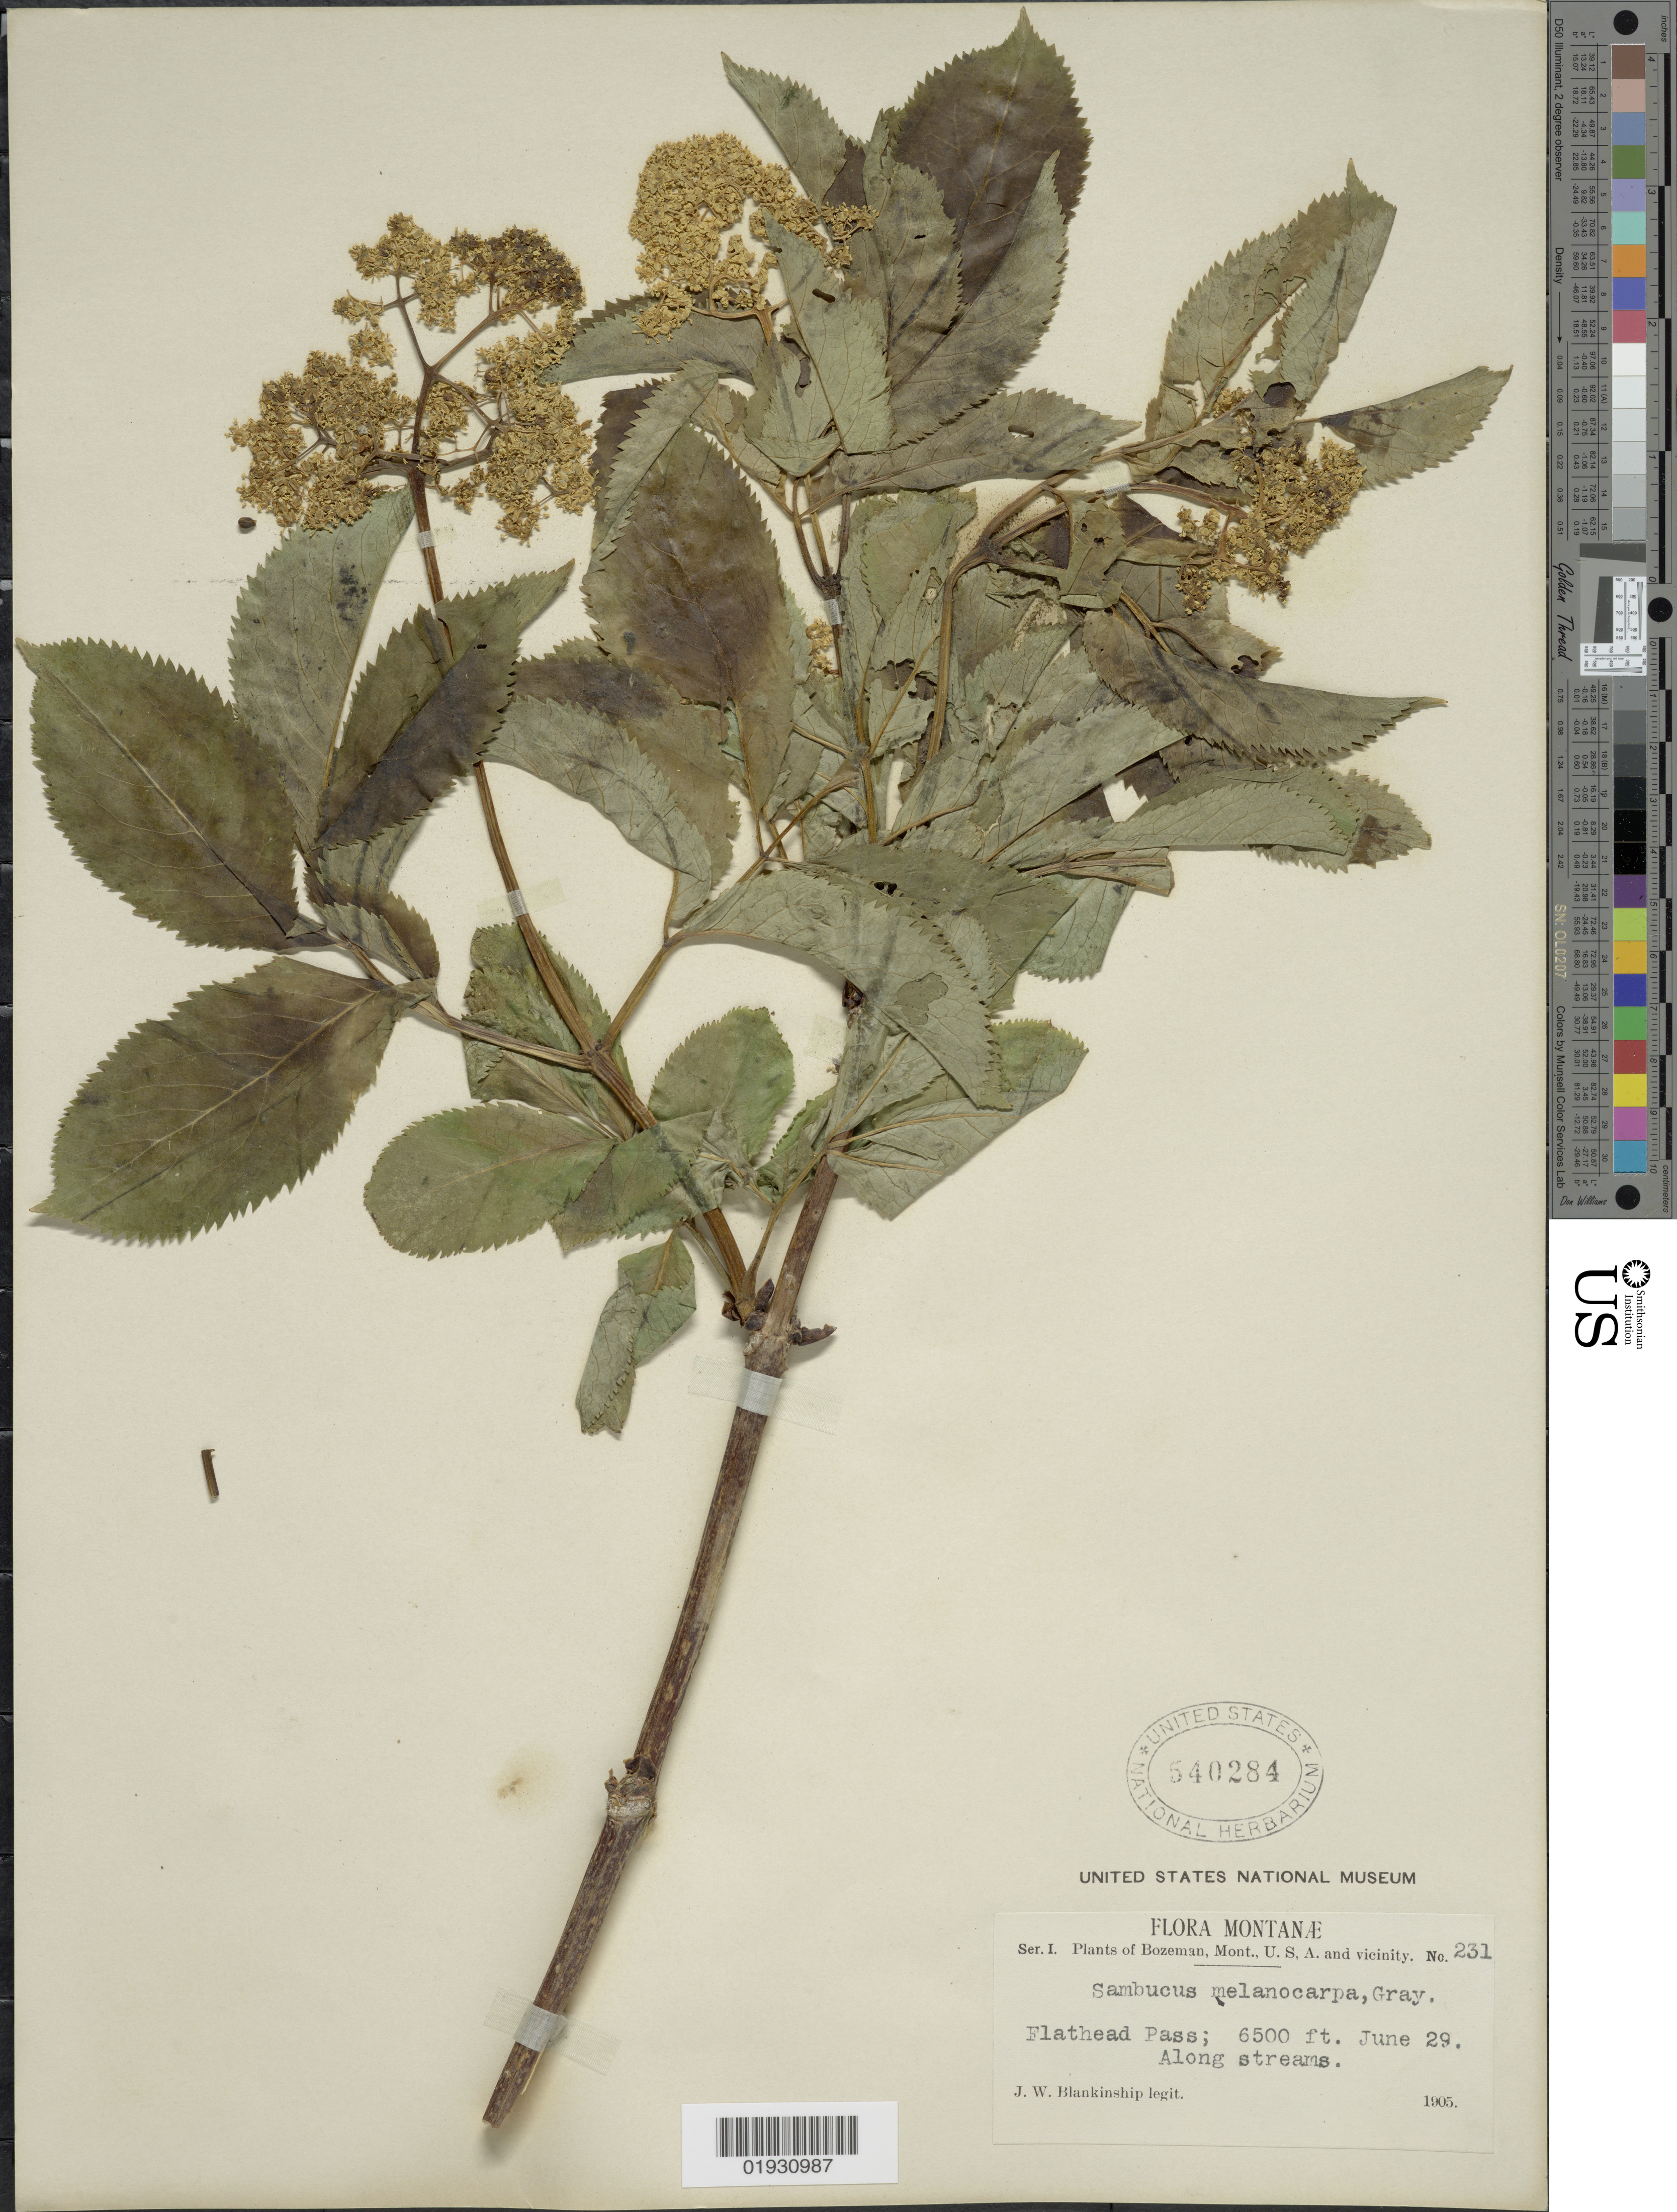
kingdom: Plantae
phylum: Tracheophyta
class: Magnoliopsida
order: Dipsacales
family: Viburnaceae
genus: Sambucus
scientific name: Sambucus melanocarpa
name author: A. Gray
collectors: J. W. Blankinship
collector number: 231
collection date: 1905-06-29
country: United States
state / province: Montana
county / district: Gallatin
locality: Bozeman, Flathead Pass.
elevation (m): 1981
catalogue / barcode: US 540284